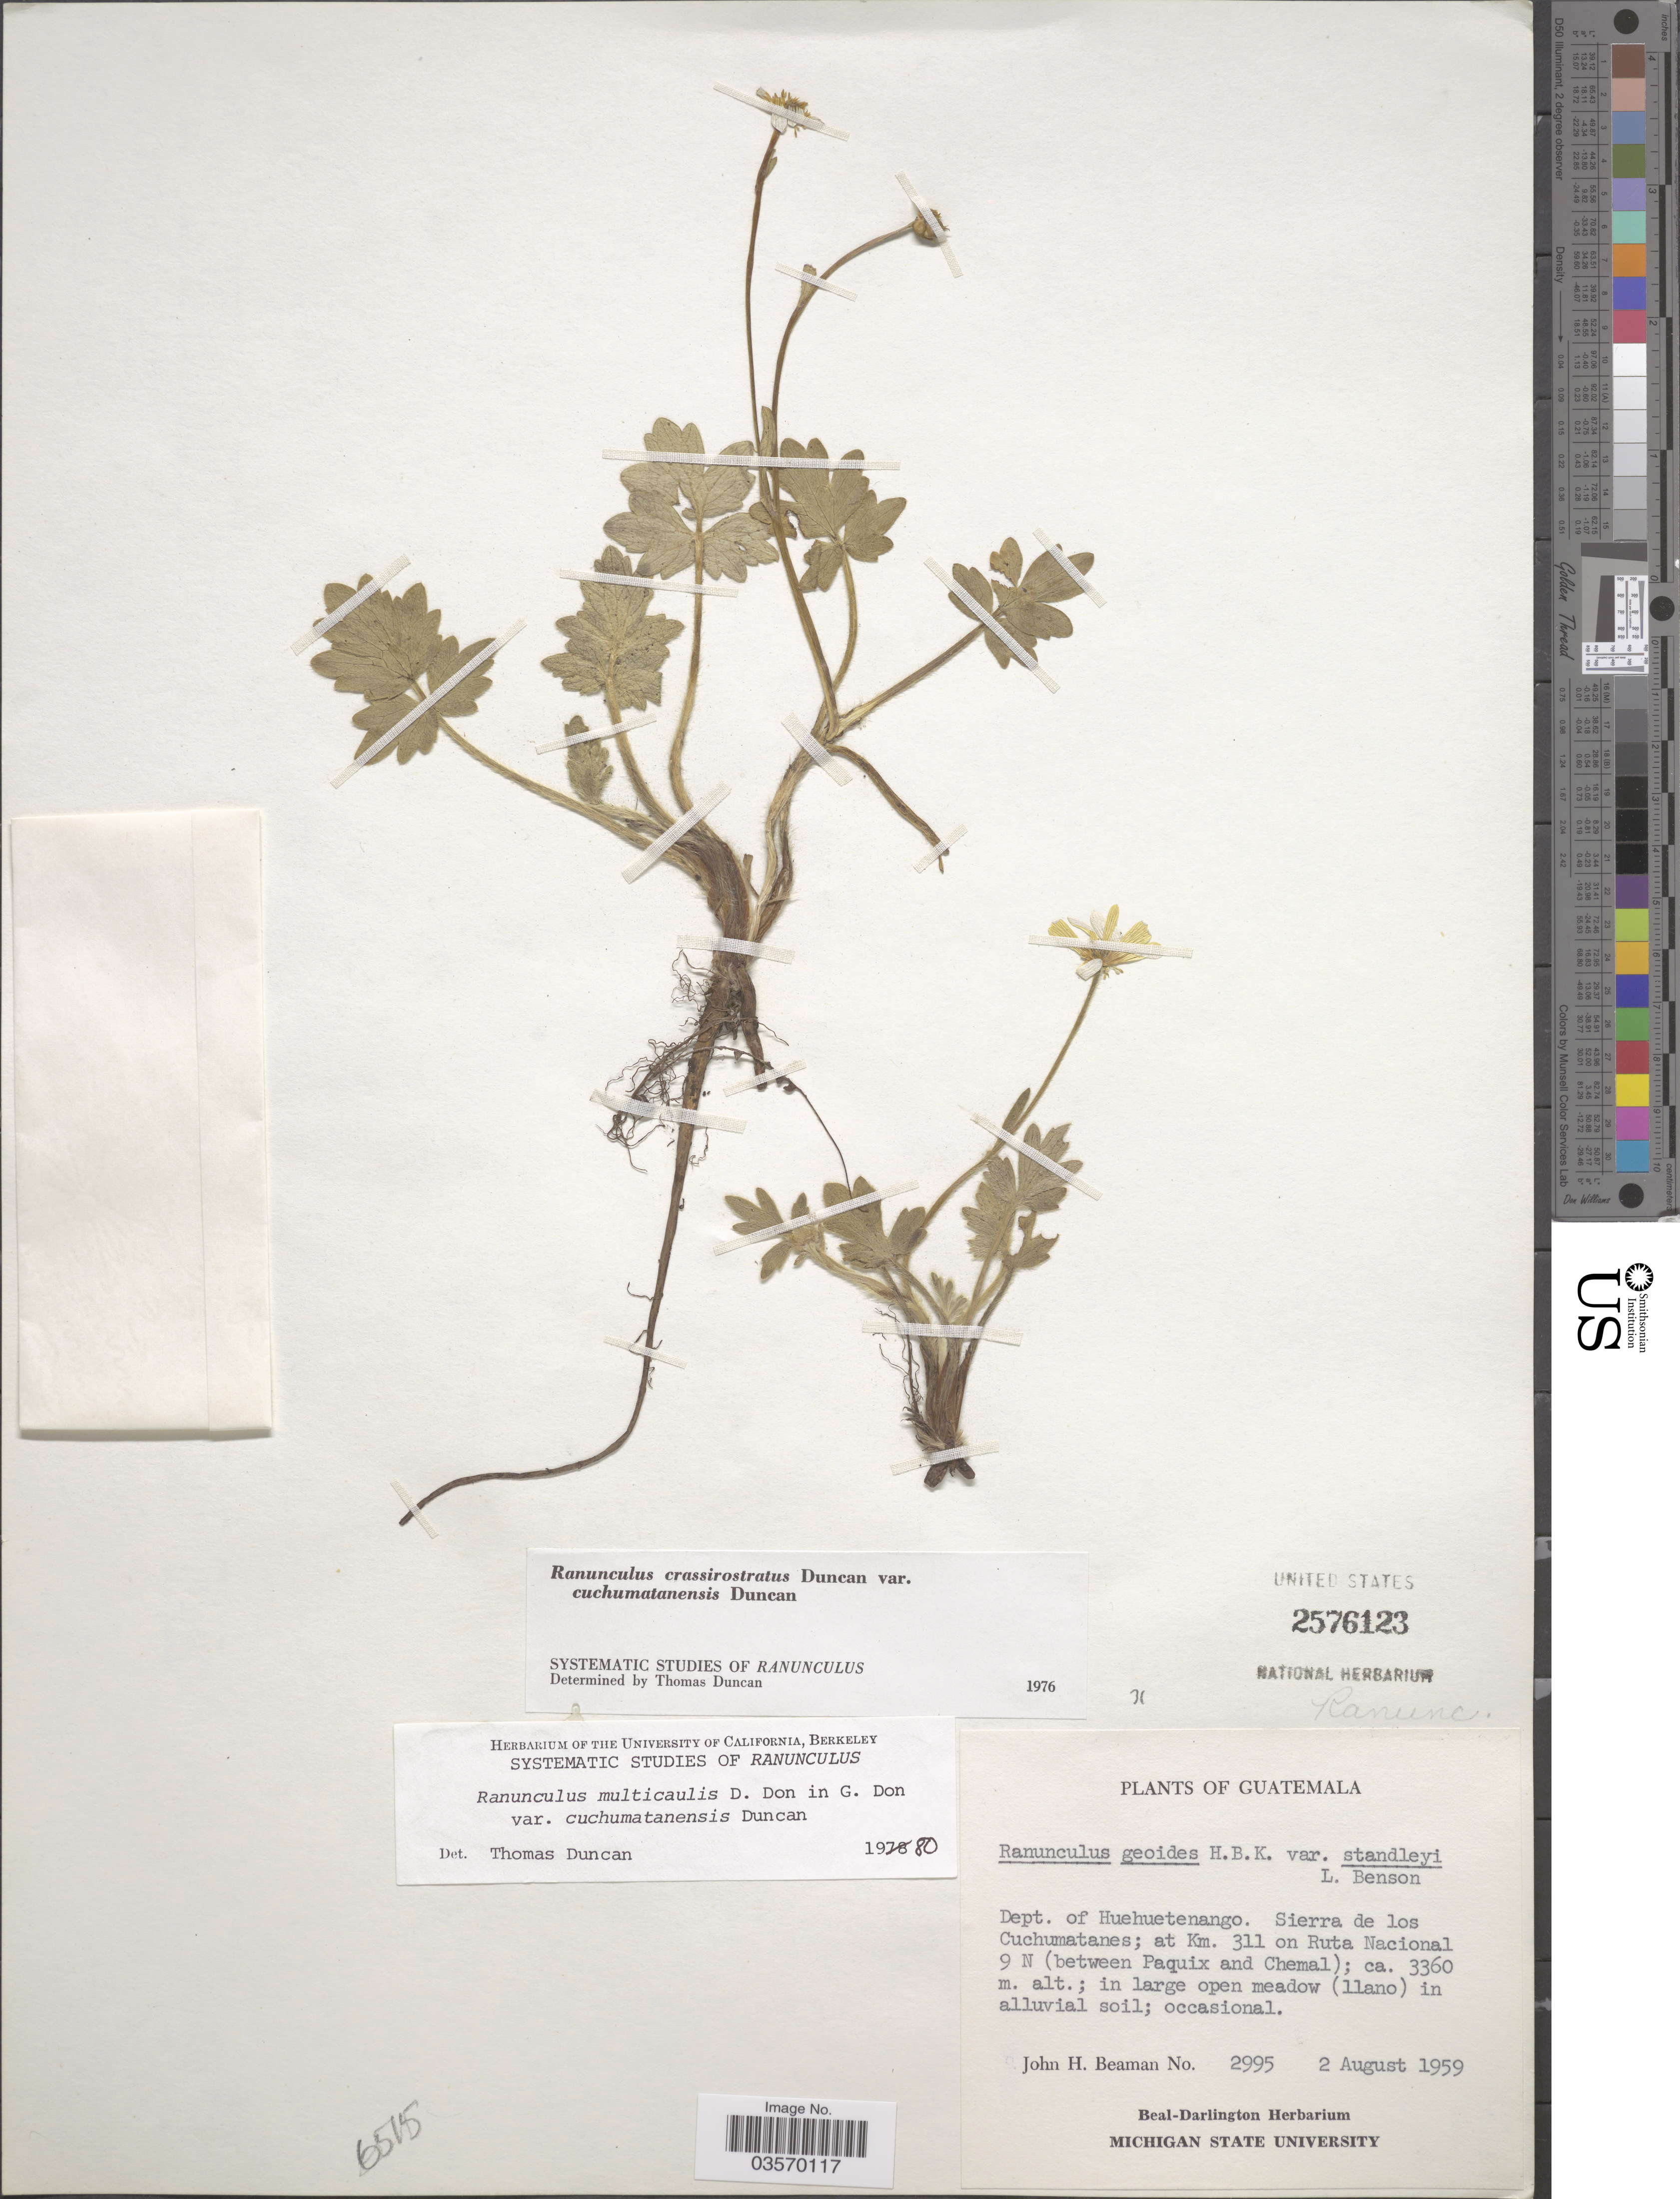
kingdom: Plantae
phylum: Tracheophyta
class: Magnoliopsida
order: Ranunculales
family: Ranunculaceae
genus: Ranunculus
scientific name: Ranunculus multicaulis var. cuchumatanensis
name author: T. Duncan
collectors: J. H. Beaman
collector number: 2995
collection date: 1959-08-02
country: Guatemala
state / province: Huehuetenango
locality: Dept. of Huehuetenango. Sierra de los Cuchumatanes; at Km. 311 on Ruta Nacional 9 N (between Paquix and Chemal).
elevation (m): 3360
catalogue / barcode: US 2576123